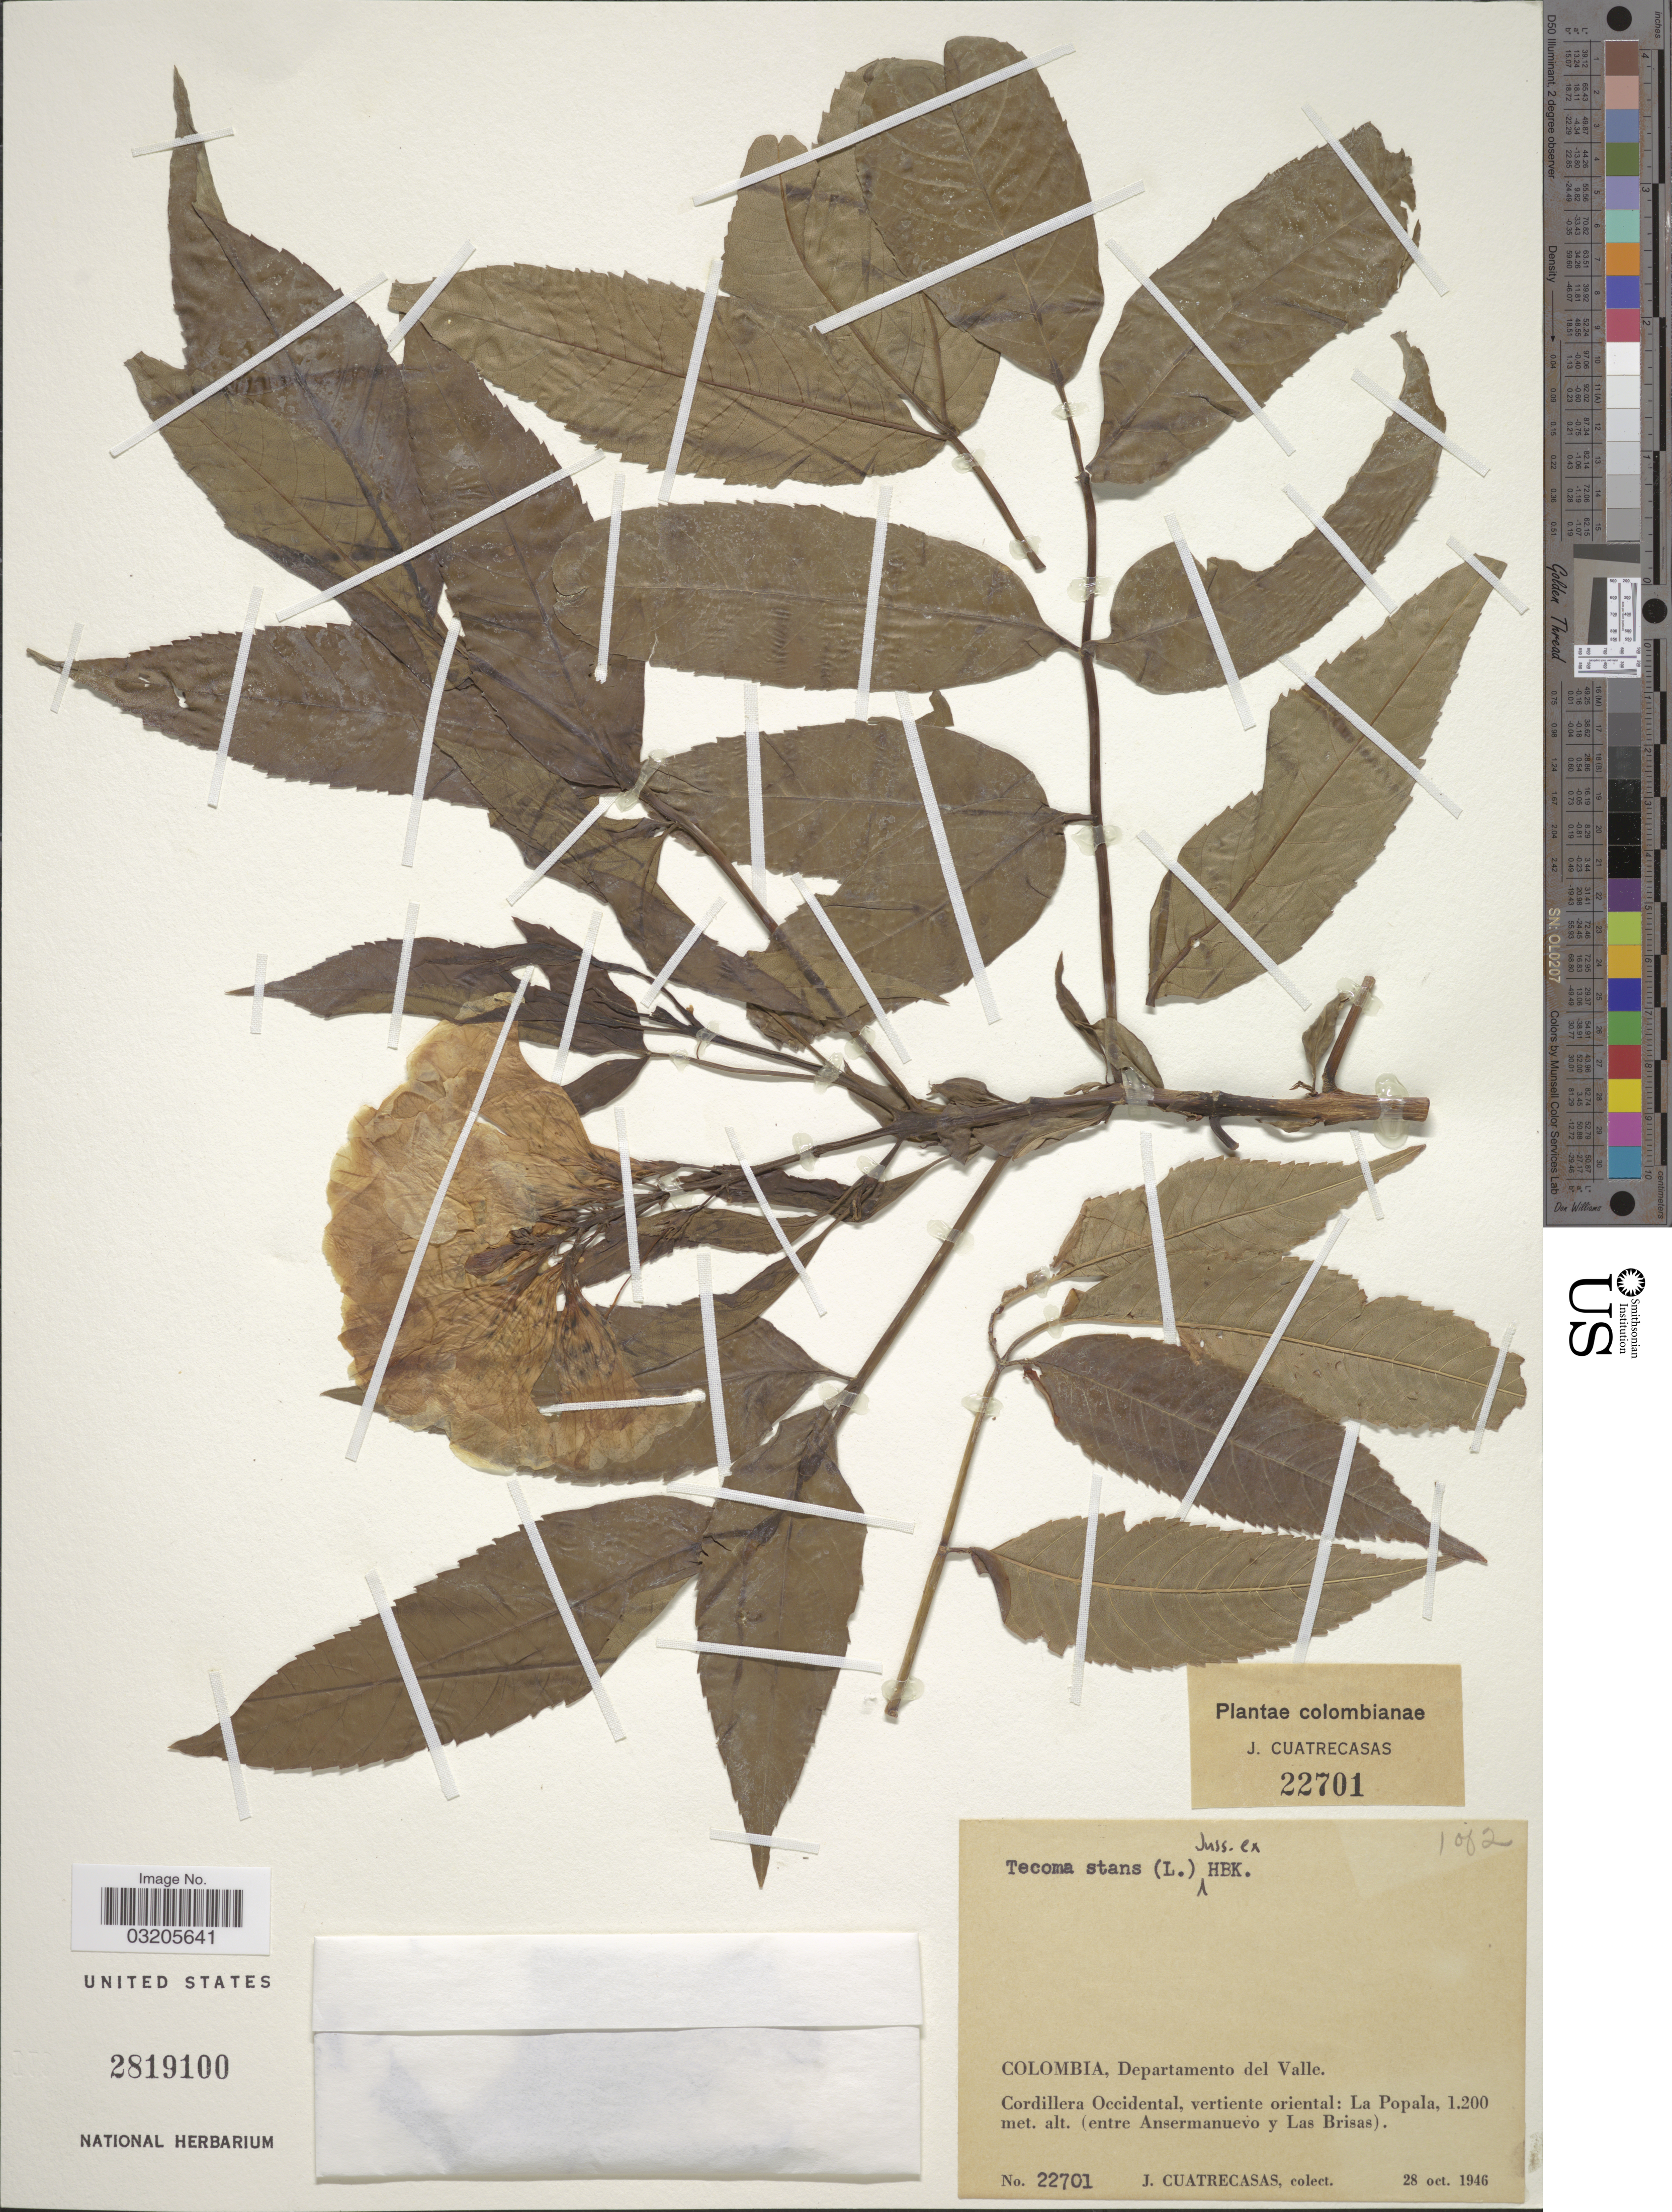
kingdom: Plantae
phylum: Tracheophyta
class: Magnoliopsida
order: Lamiales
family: Bignoniaceae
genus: Tecoma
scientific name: Tecoma stans var. stans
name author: (L.) Juss. ex Kunth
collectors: J. Cuatrecasas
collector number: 22701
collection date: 1946-10-28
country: Colombia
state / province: Valle del Cauca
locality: Departamento del Valle. Cordillera Occidental, vertiente oriental: La Popala. (entre Ansermanuevo y Las Brisas).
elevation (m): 1200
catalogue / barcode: US 2819100